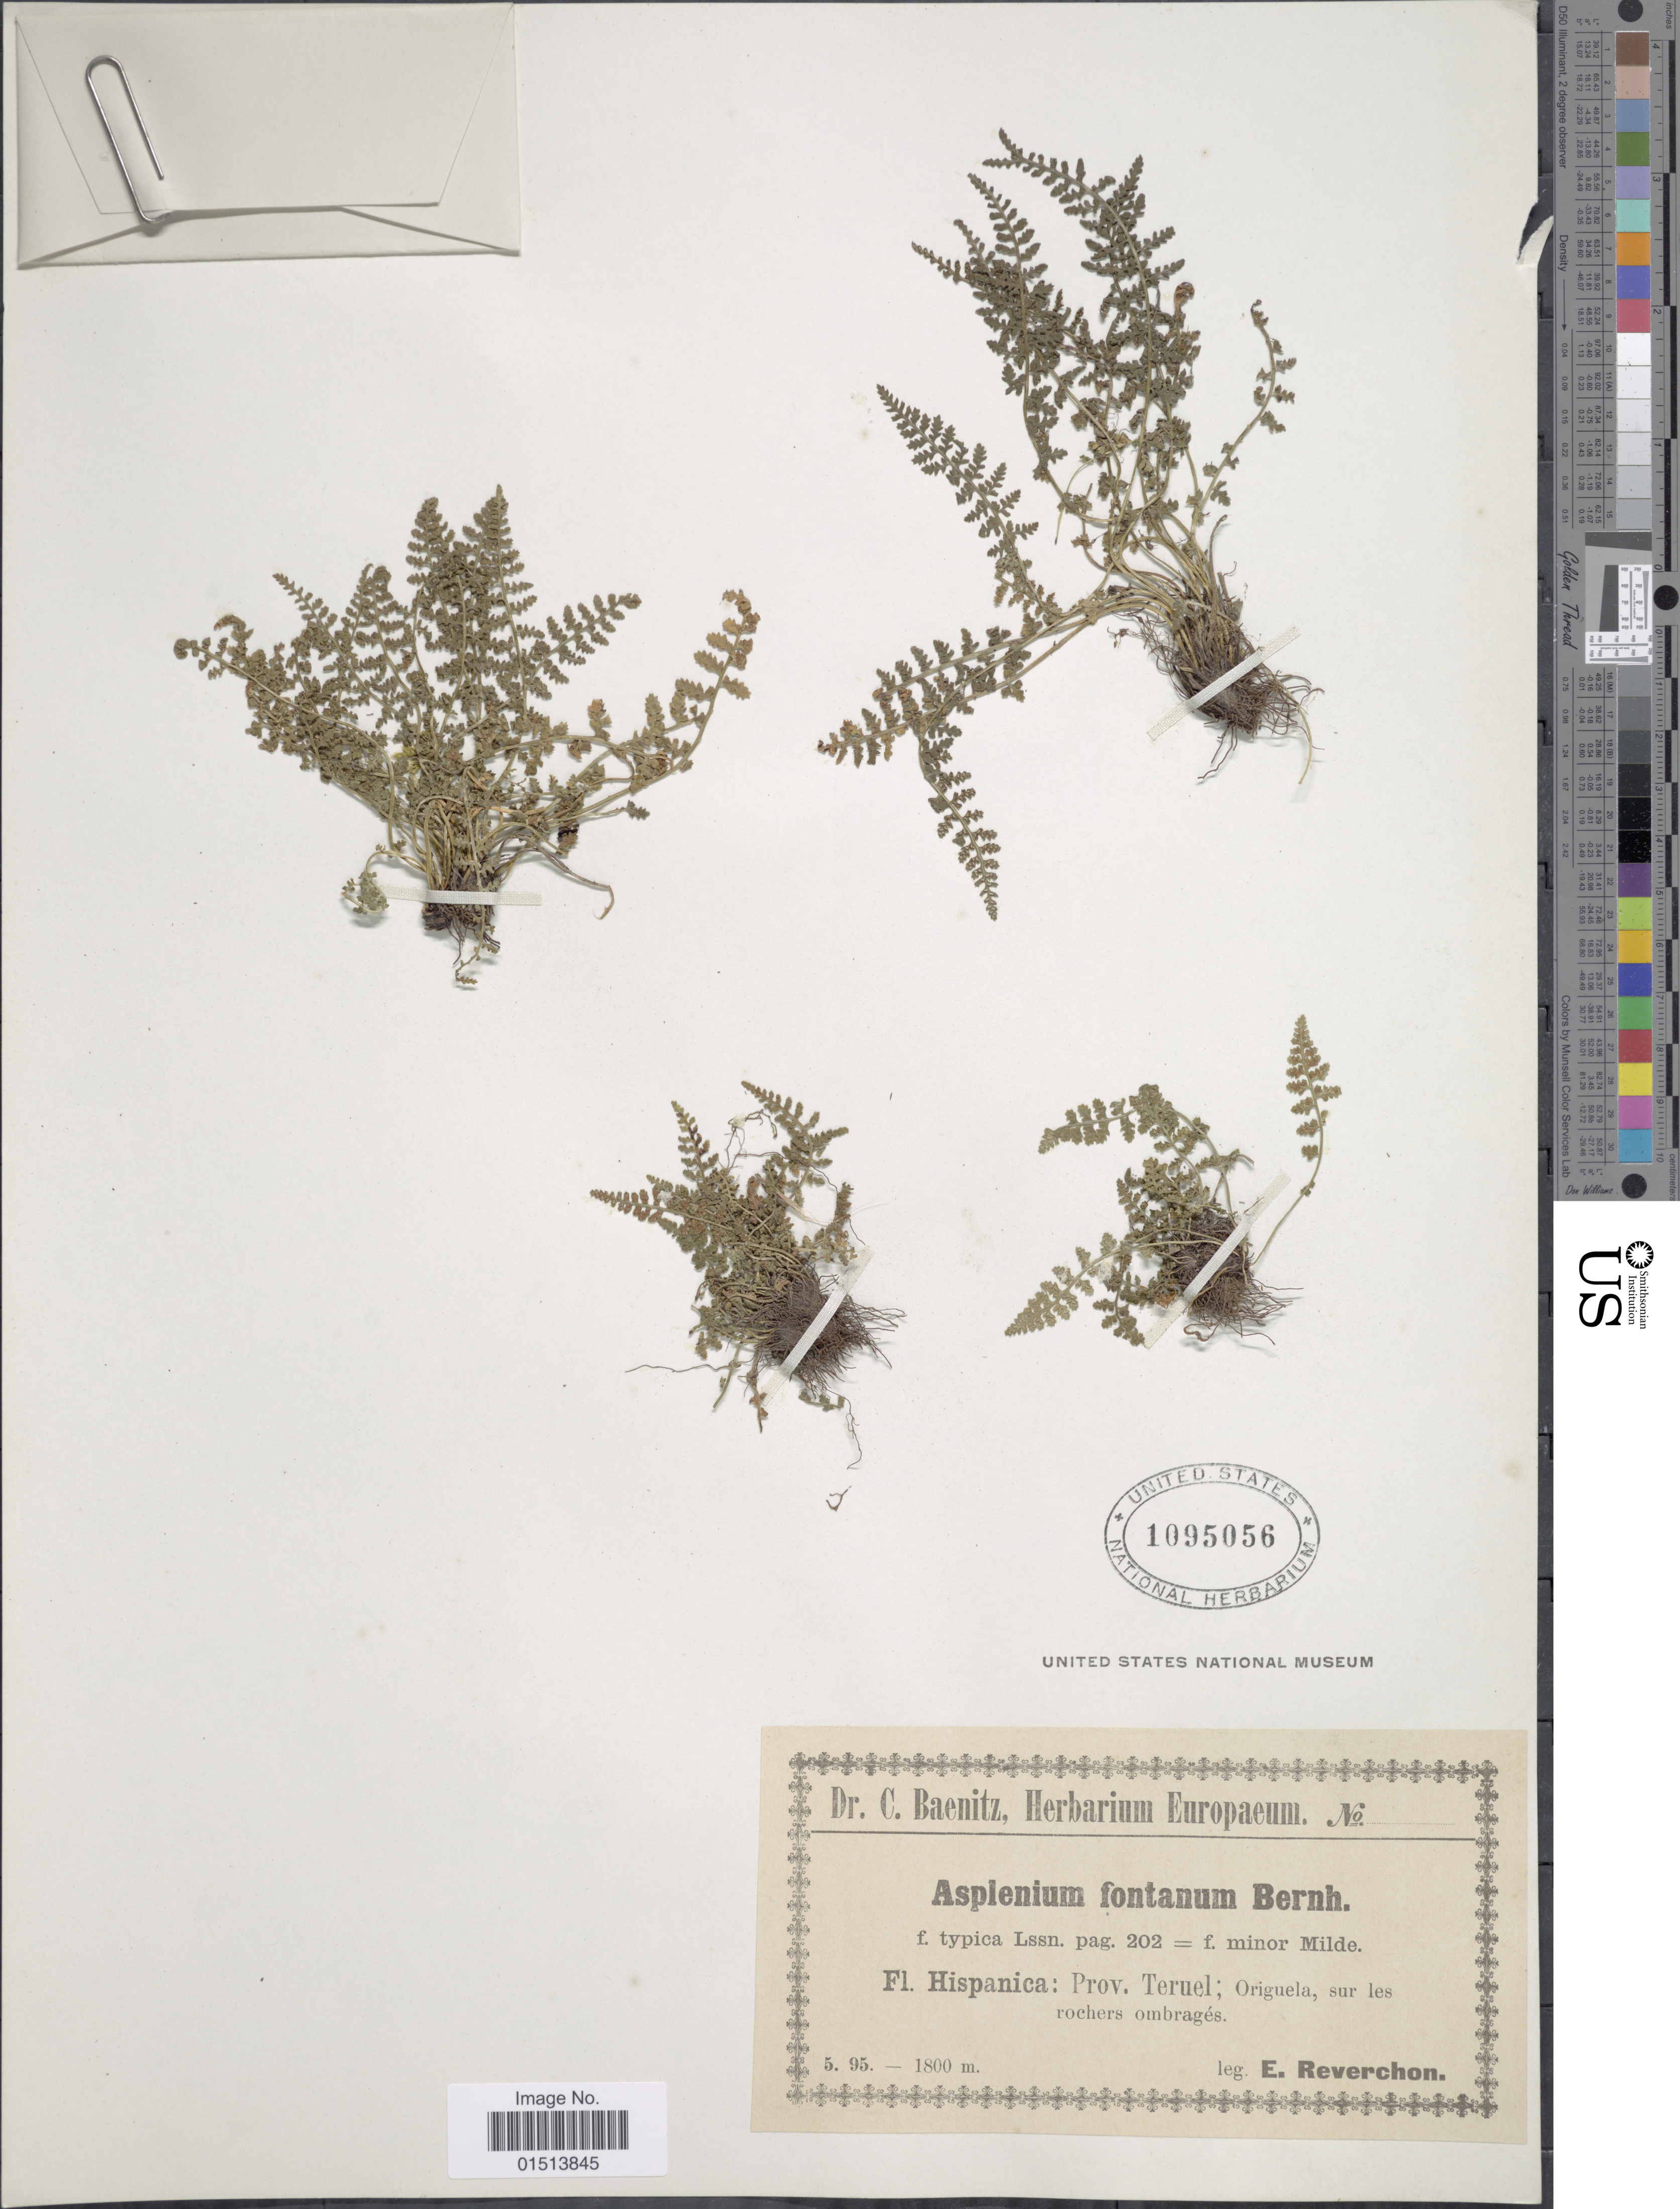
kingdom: Plantae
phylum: Tracheophyta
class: Polypodiopsida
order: Polypodiales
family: Aspleniaceae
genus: Asplenium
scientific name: Asplenium fontanum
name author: (L.) Bernh.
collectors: E. Reverchon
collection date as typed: Transcribed d/m/y: /5/95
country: Spain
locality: Prov. Teruel; Origuela, sur les rochers ombrages.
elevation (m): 1800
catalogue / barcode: US 1095056